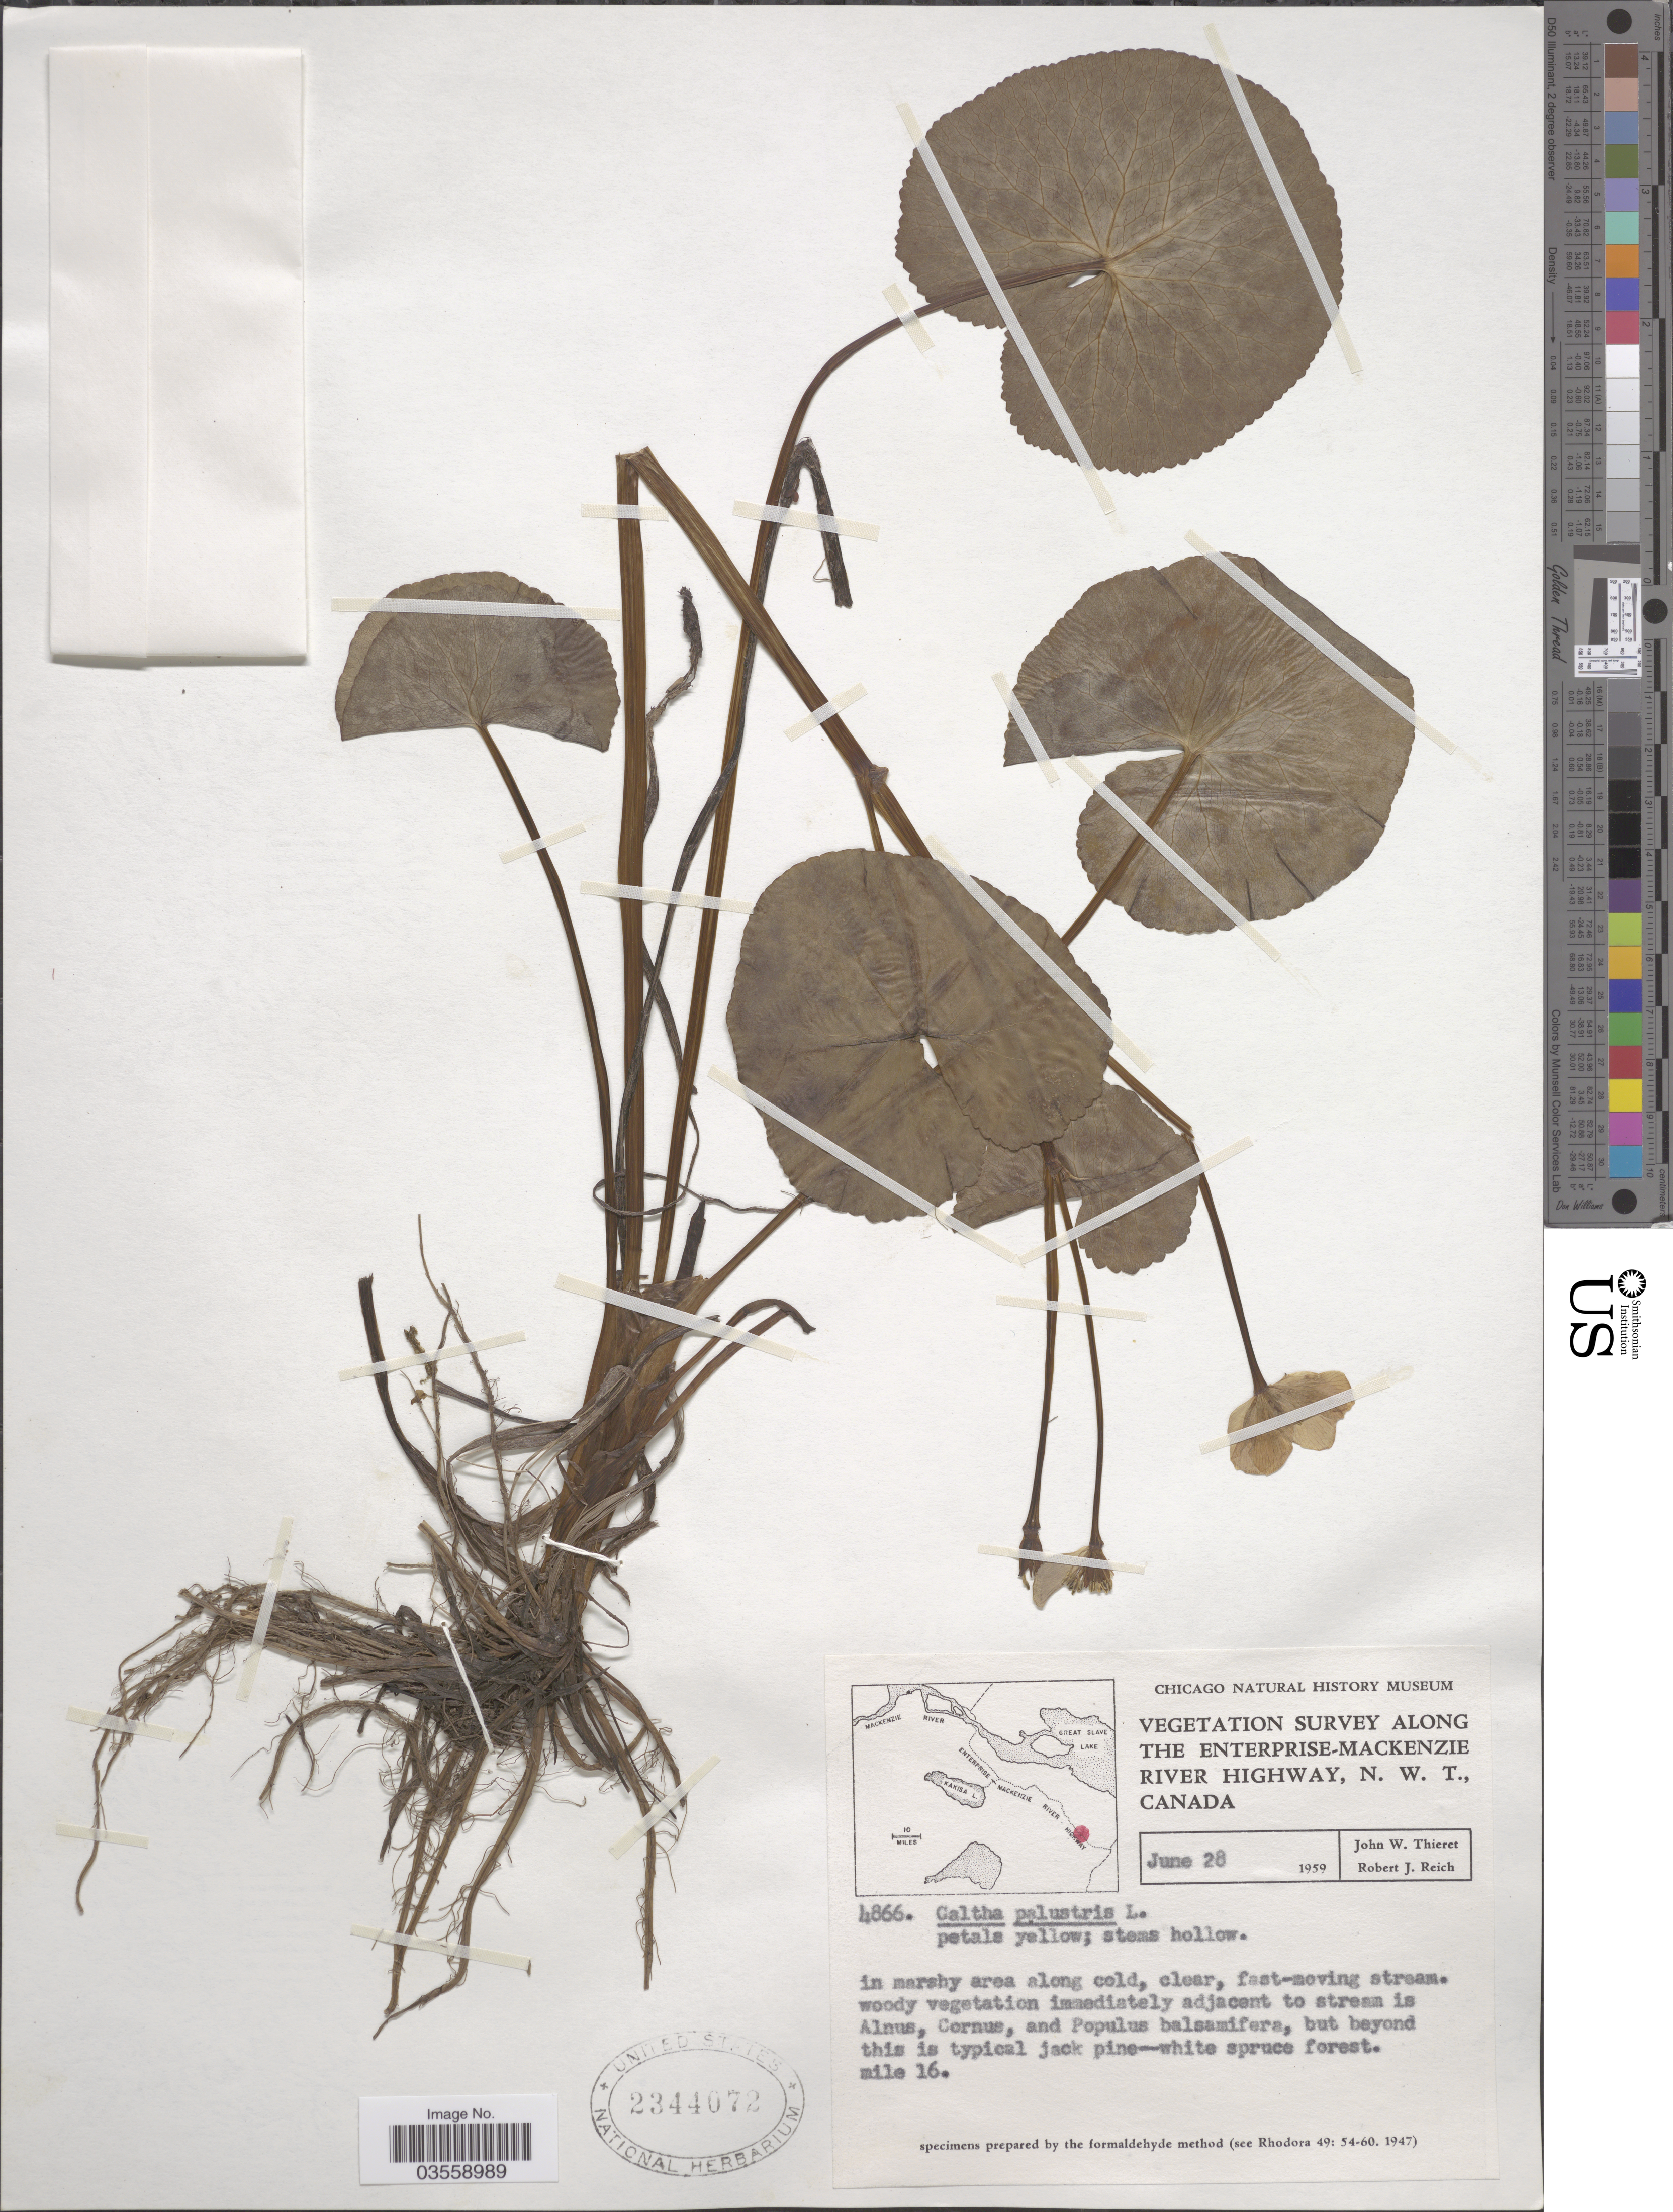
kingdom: Plantae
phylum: Tracheophyta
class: Magnoliopsida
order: Ranunculales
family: Ranunculaceae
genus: Caltha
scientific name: Caltha palustris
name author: L.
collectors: J. W. Thieret & R. Reich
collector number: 4866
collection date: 1959-06-28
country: Canada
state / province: Northwest Territories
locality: Along the Enterprise-Mackenzie River Highway. Mile 16.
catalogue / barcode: US 2344072